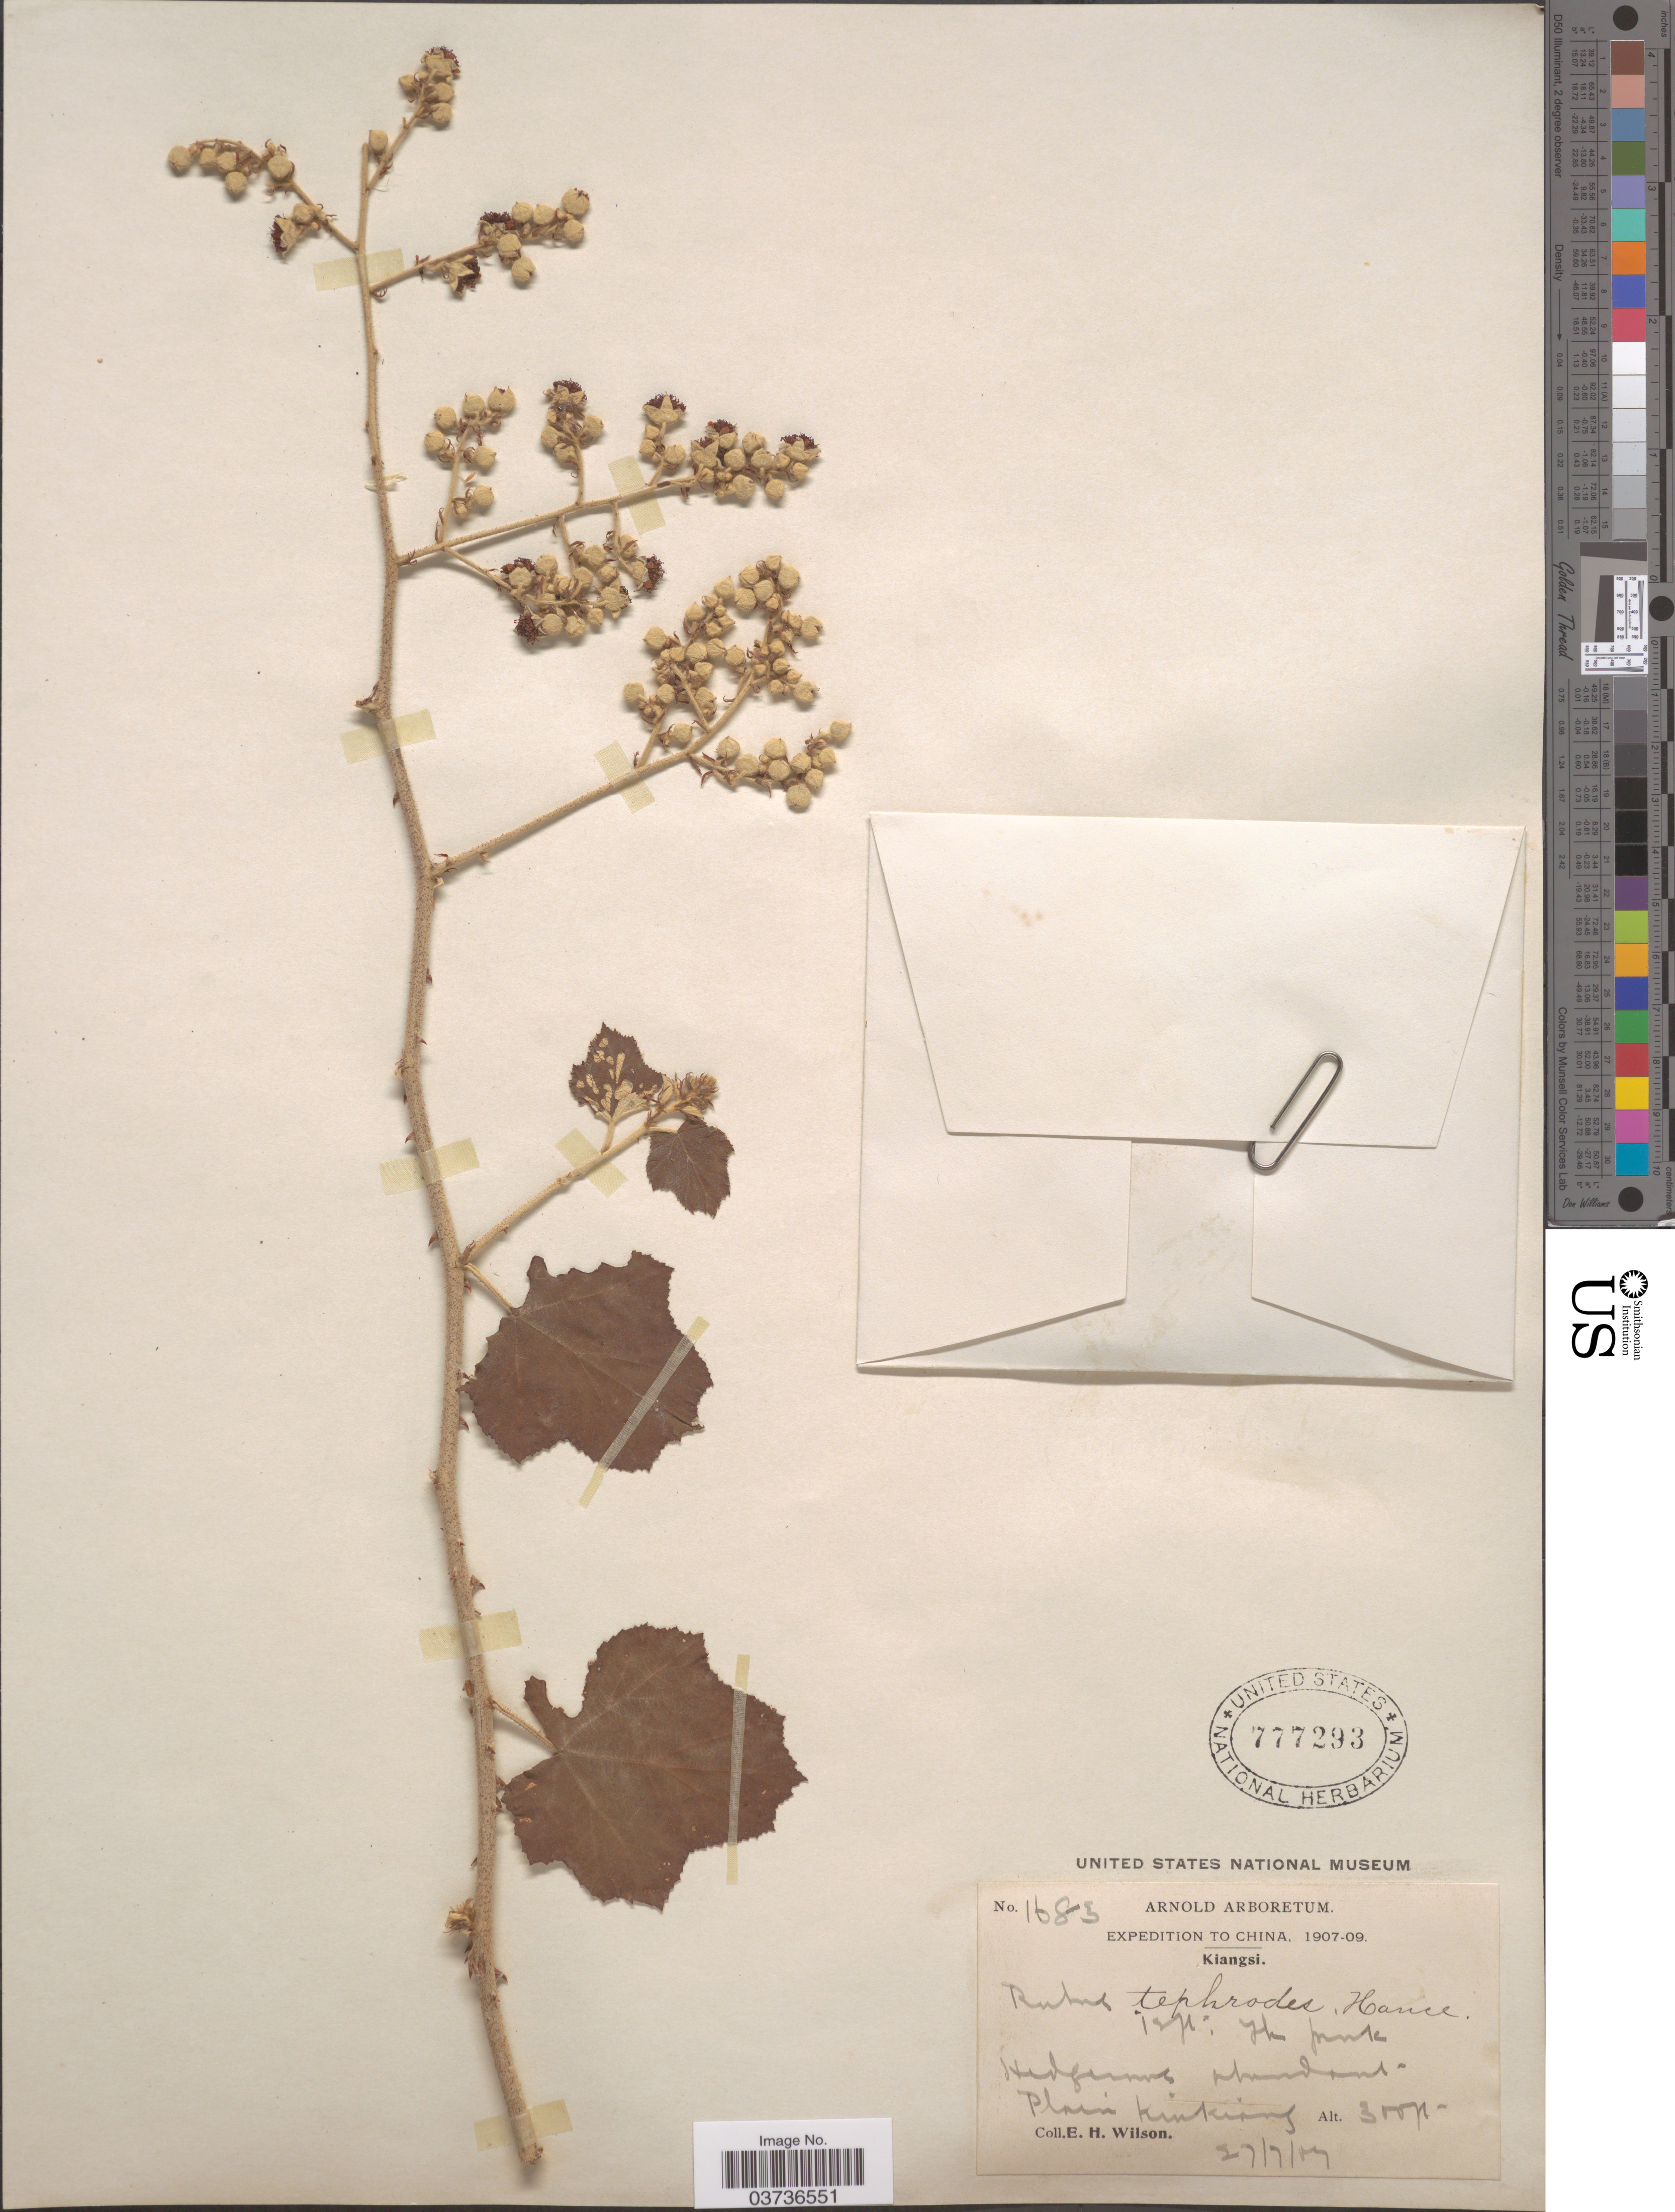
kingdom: Plantae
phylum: Tracheophyta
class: Magnoliopsida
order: Rosales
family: Rosaceae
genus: Rubus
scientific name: Rubus tephrodes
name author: Hance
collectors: E. Wilson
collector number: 1685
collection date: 1907-07-27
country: China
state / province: Jiangxi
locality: Kiangsi. Plain Kinkiang.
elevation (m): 91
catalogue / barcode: US 777293